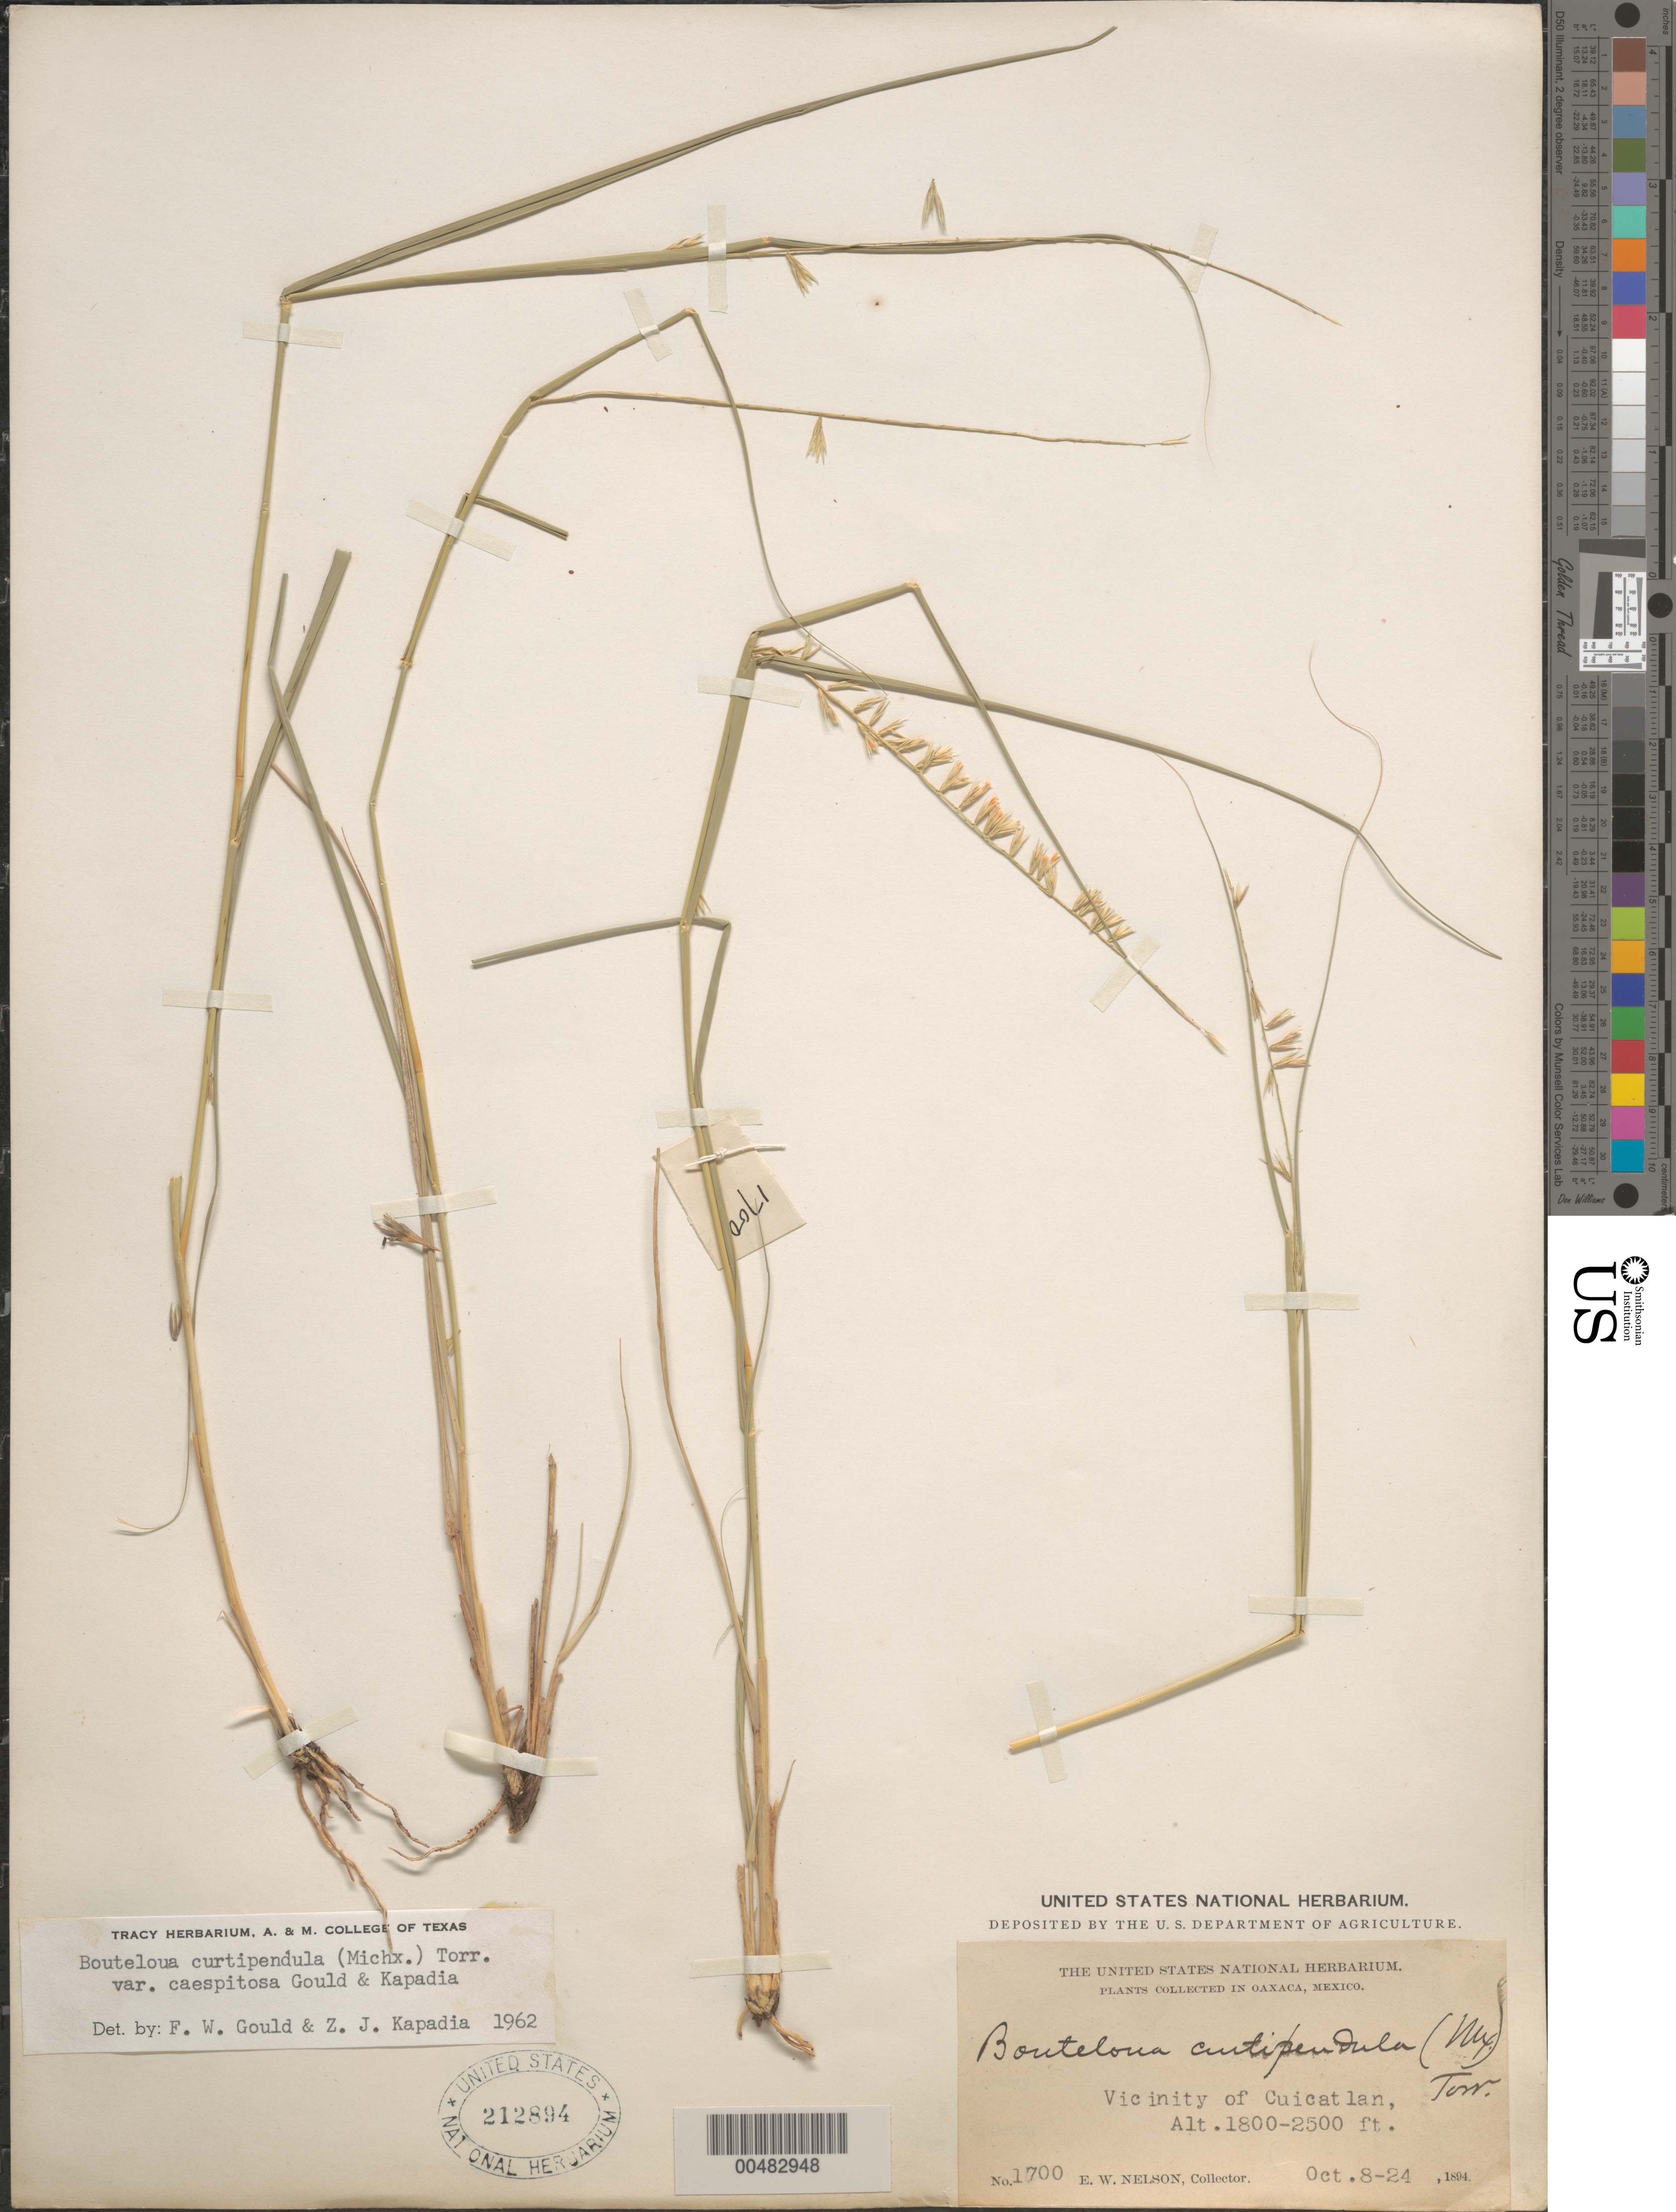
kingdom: Plantae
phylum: Tracheophyta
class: Liliopsida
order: Poales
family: Poaceae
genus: Bouteloua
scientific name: Bouteloua curtipendula var. caespitosa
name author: Gould & Kapadia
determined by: Gould, F. W.; Kapadia, Zarir J.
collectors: E. W. Nelson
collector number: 1700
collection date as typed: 8 Oct 1894 to 24 Oct 1894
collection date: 1894-10-08/1894-10-24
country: Mexico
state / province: Oaxaca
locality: Vicinity of Cuicatlan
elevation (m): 549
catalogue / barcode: US 212894